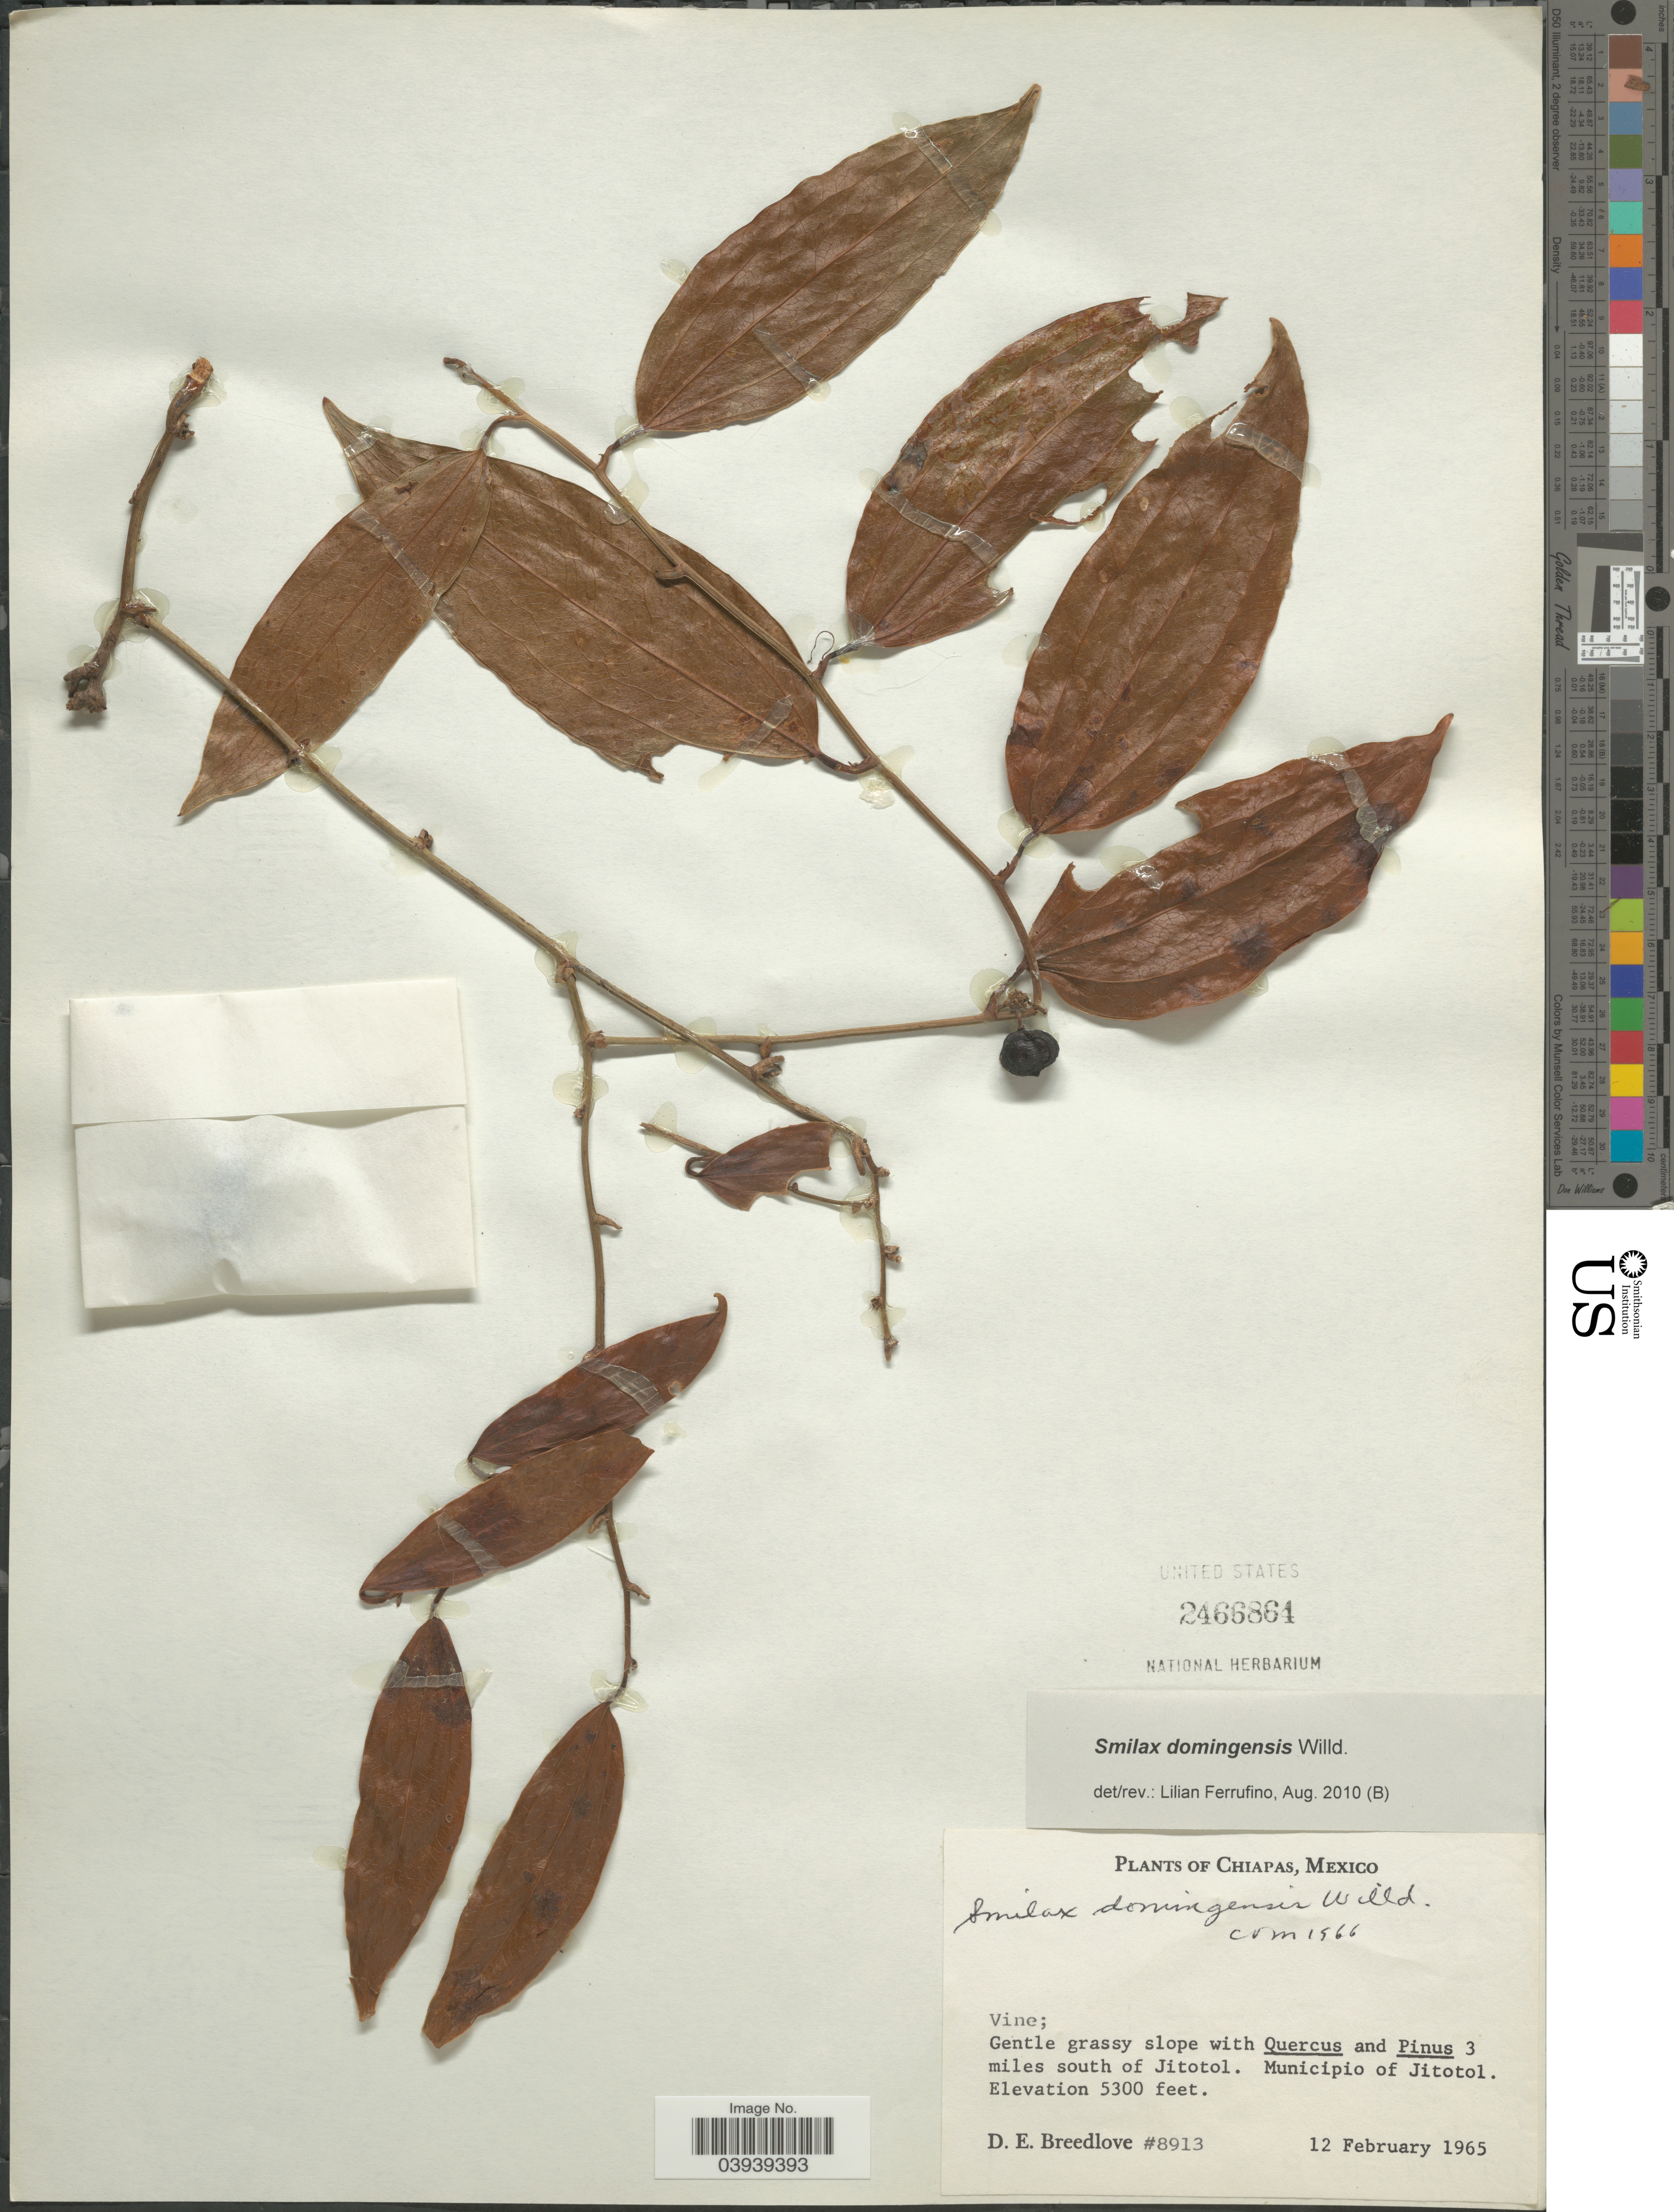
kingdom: Plantae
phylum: Tracheophyta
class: Liliopsida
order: Liliales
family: Smilacaceae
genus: Smilax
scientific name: Smilax domingensis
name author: Willd.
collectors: D. E. Breedlove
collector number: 8913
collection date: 1965-02-12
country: Mexico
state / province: Chiapas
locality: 3 miles south of Jitotol. Municipio de Jitotol.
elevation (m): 1615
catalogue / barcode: US 2466864